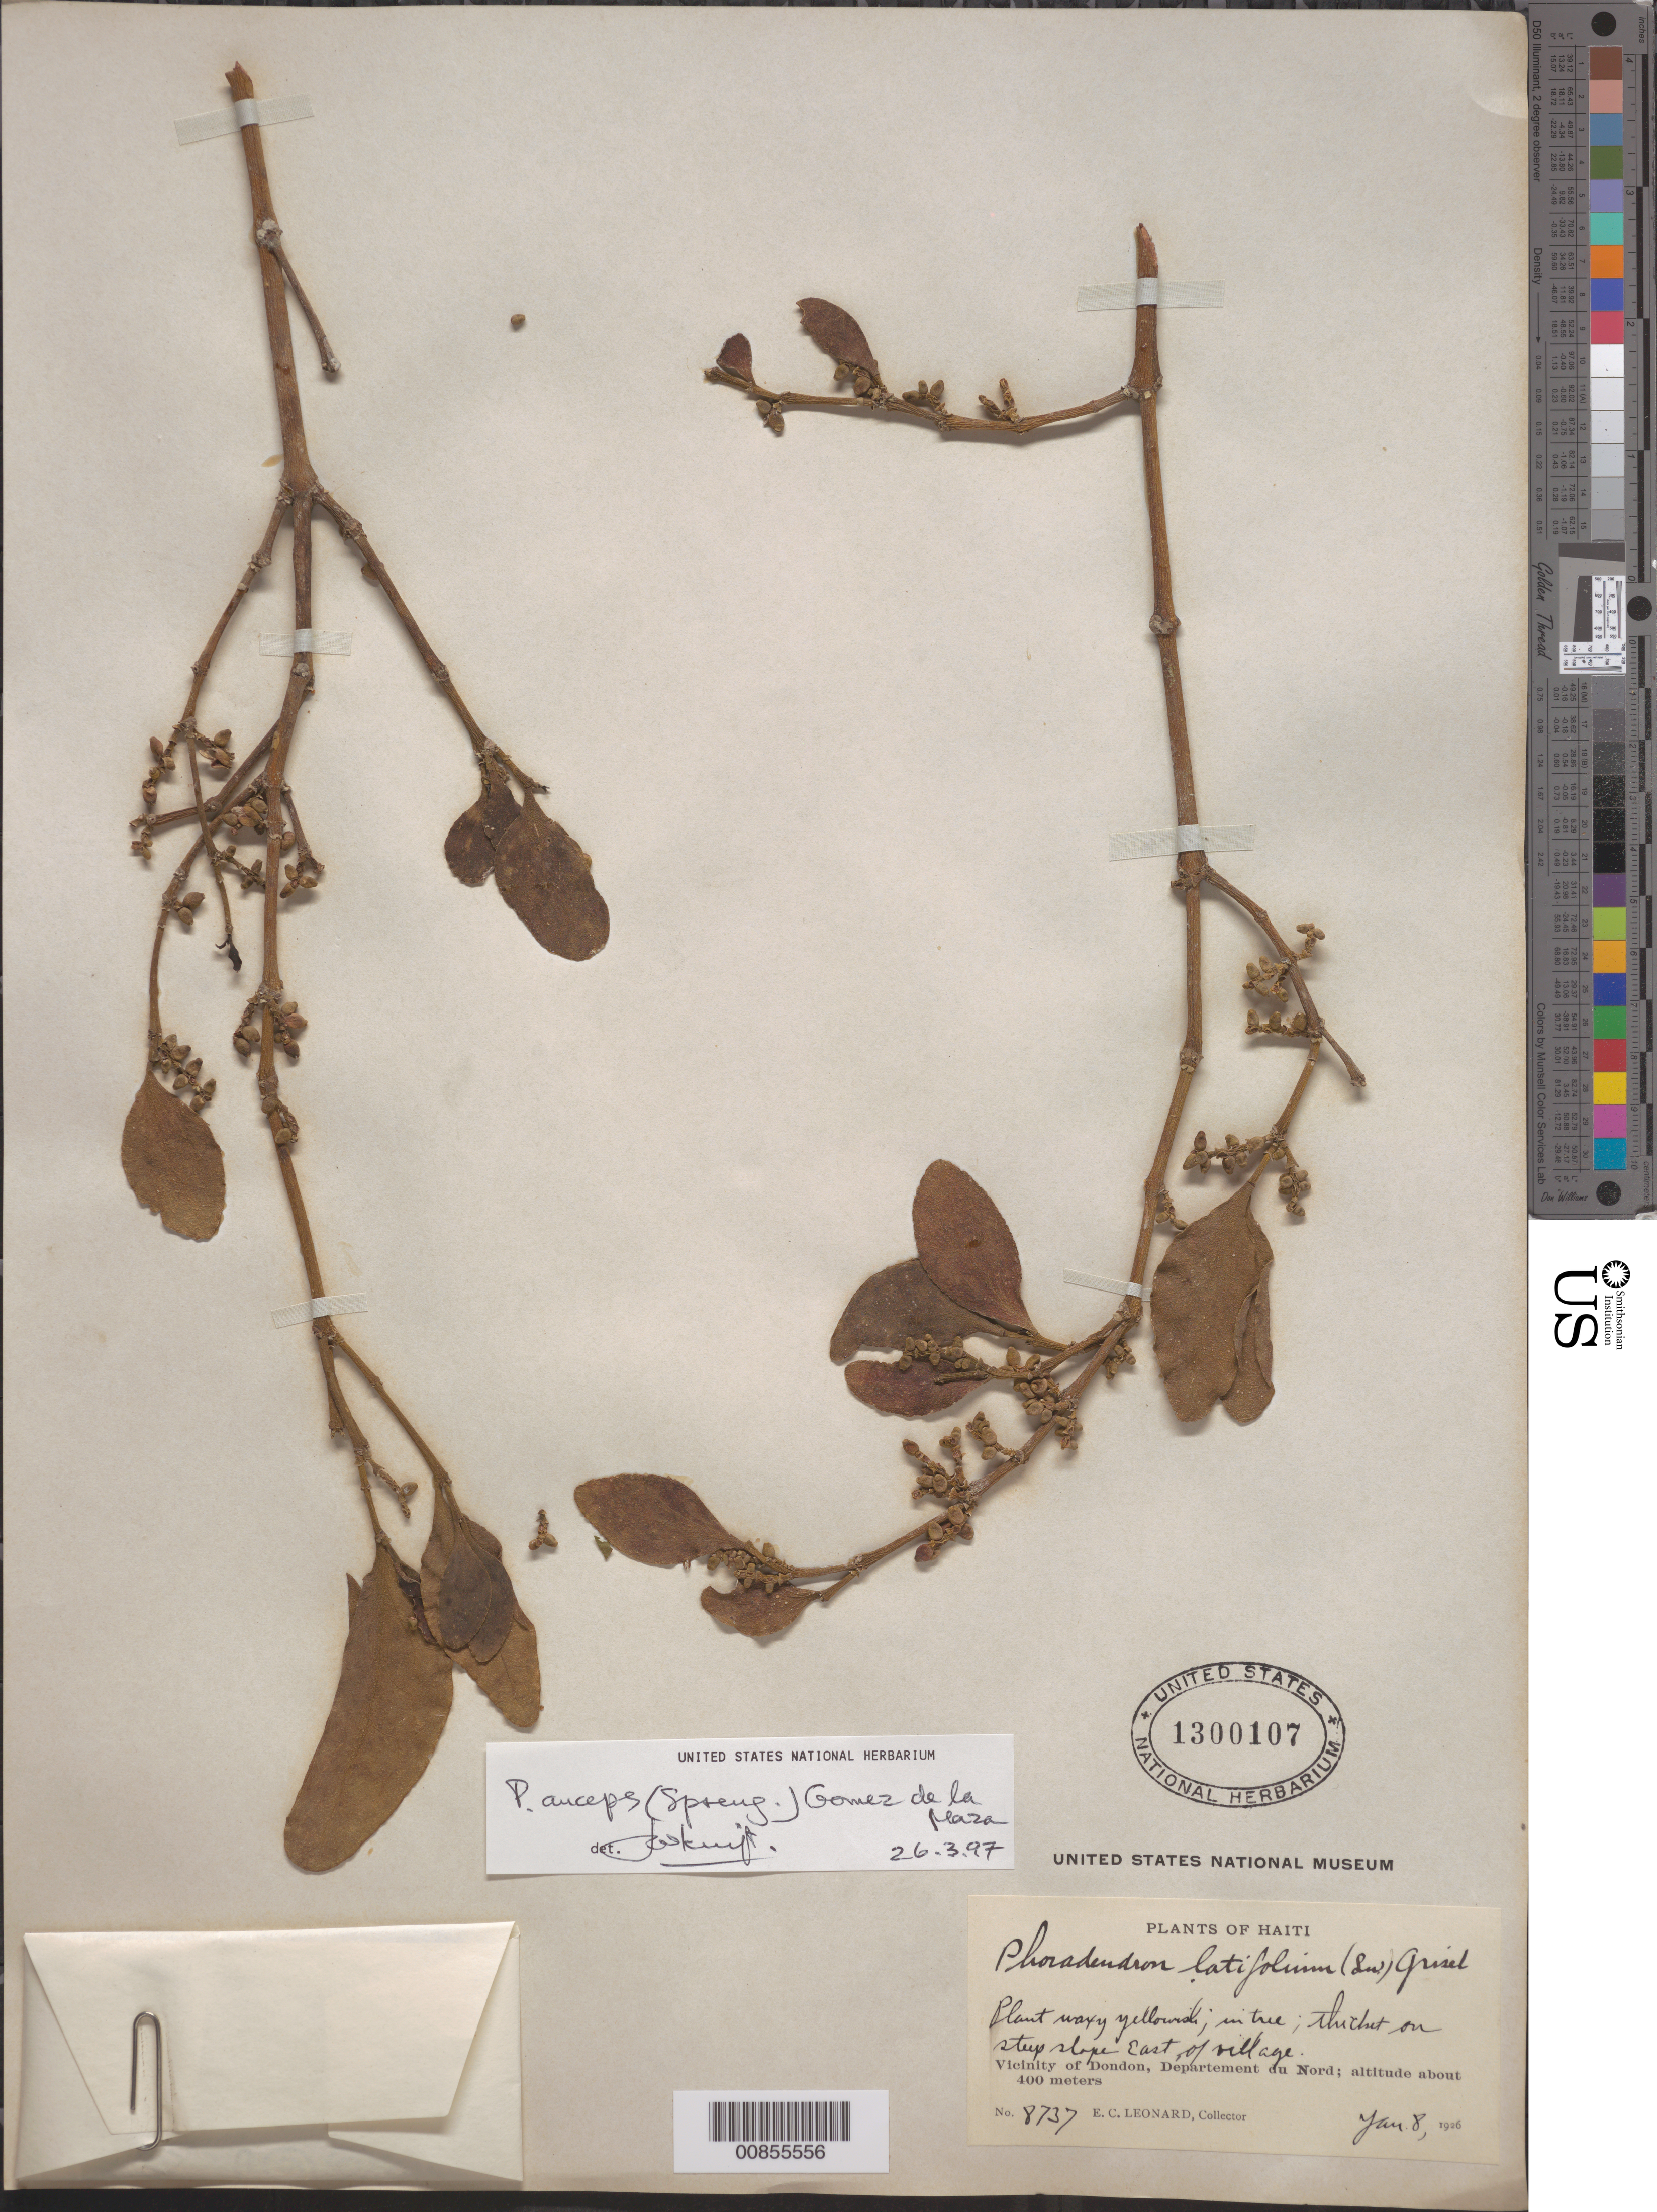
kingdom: Plantae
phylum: Tracheophyta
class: Magnoliopsida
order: Santalales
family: Viscaceae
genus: Phoradendron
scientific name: Phoradendron anceps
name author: (Spreng.) M. Gómez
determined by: Kuijt, Job, (CANADA)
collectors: E. C. Leonard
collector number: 8737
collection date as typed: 08 Jan 1926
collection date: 1926-01-08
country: Haiti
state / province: Nord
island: Hispaniola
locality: Vicinity of Dondon. Steep slope east of village.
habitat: Thicket on steep slope. In tree.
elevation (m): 400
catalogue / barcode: US 1300107